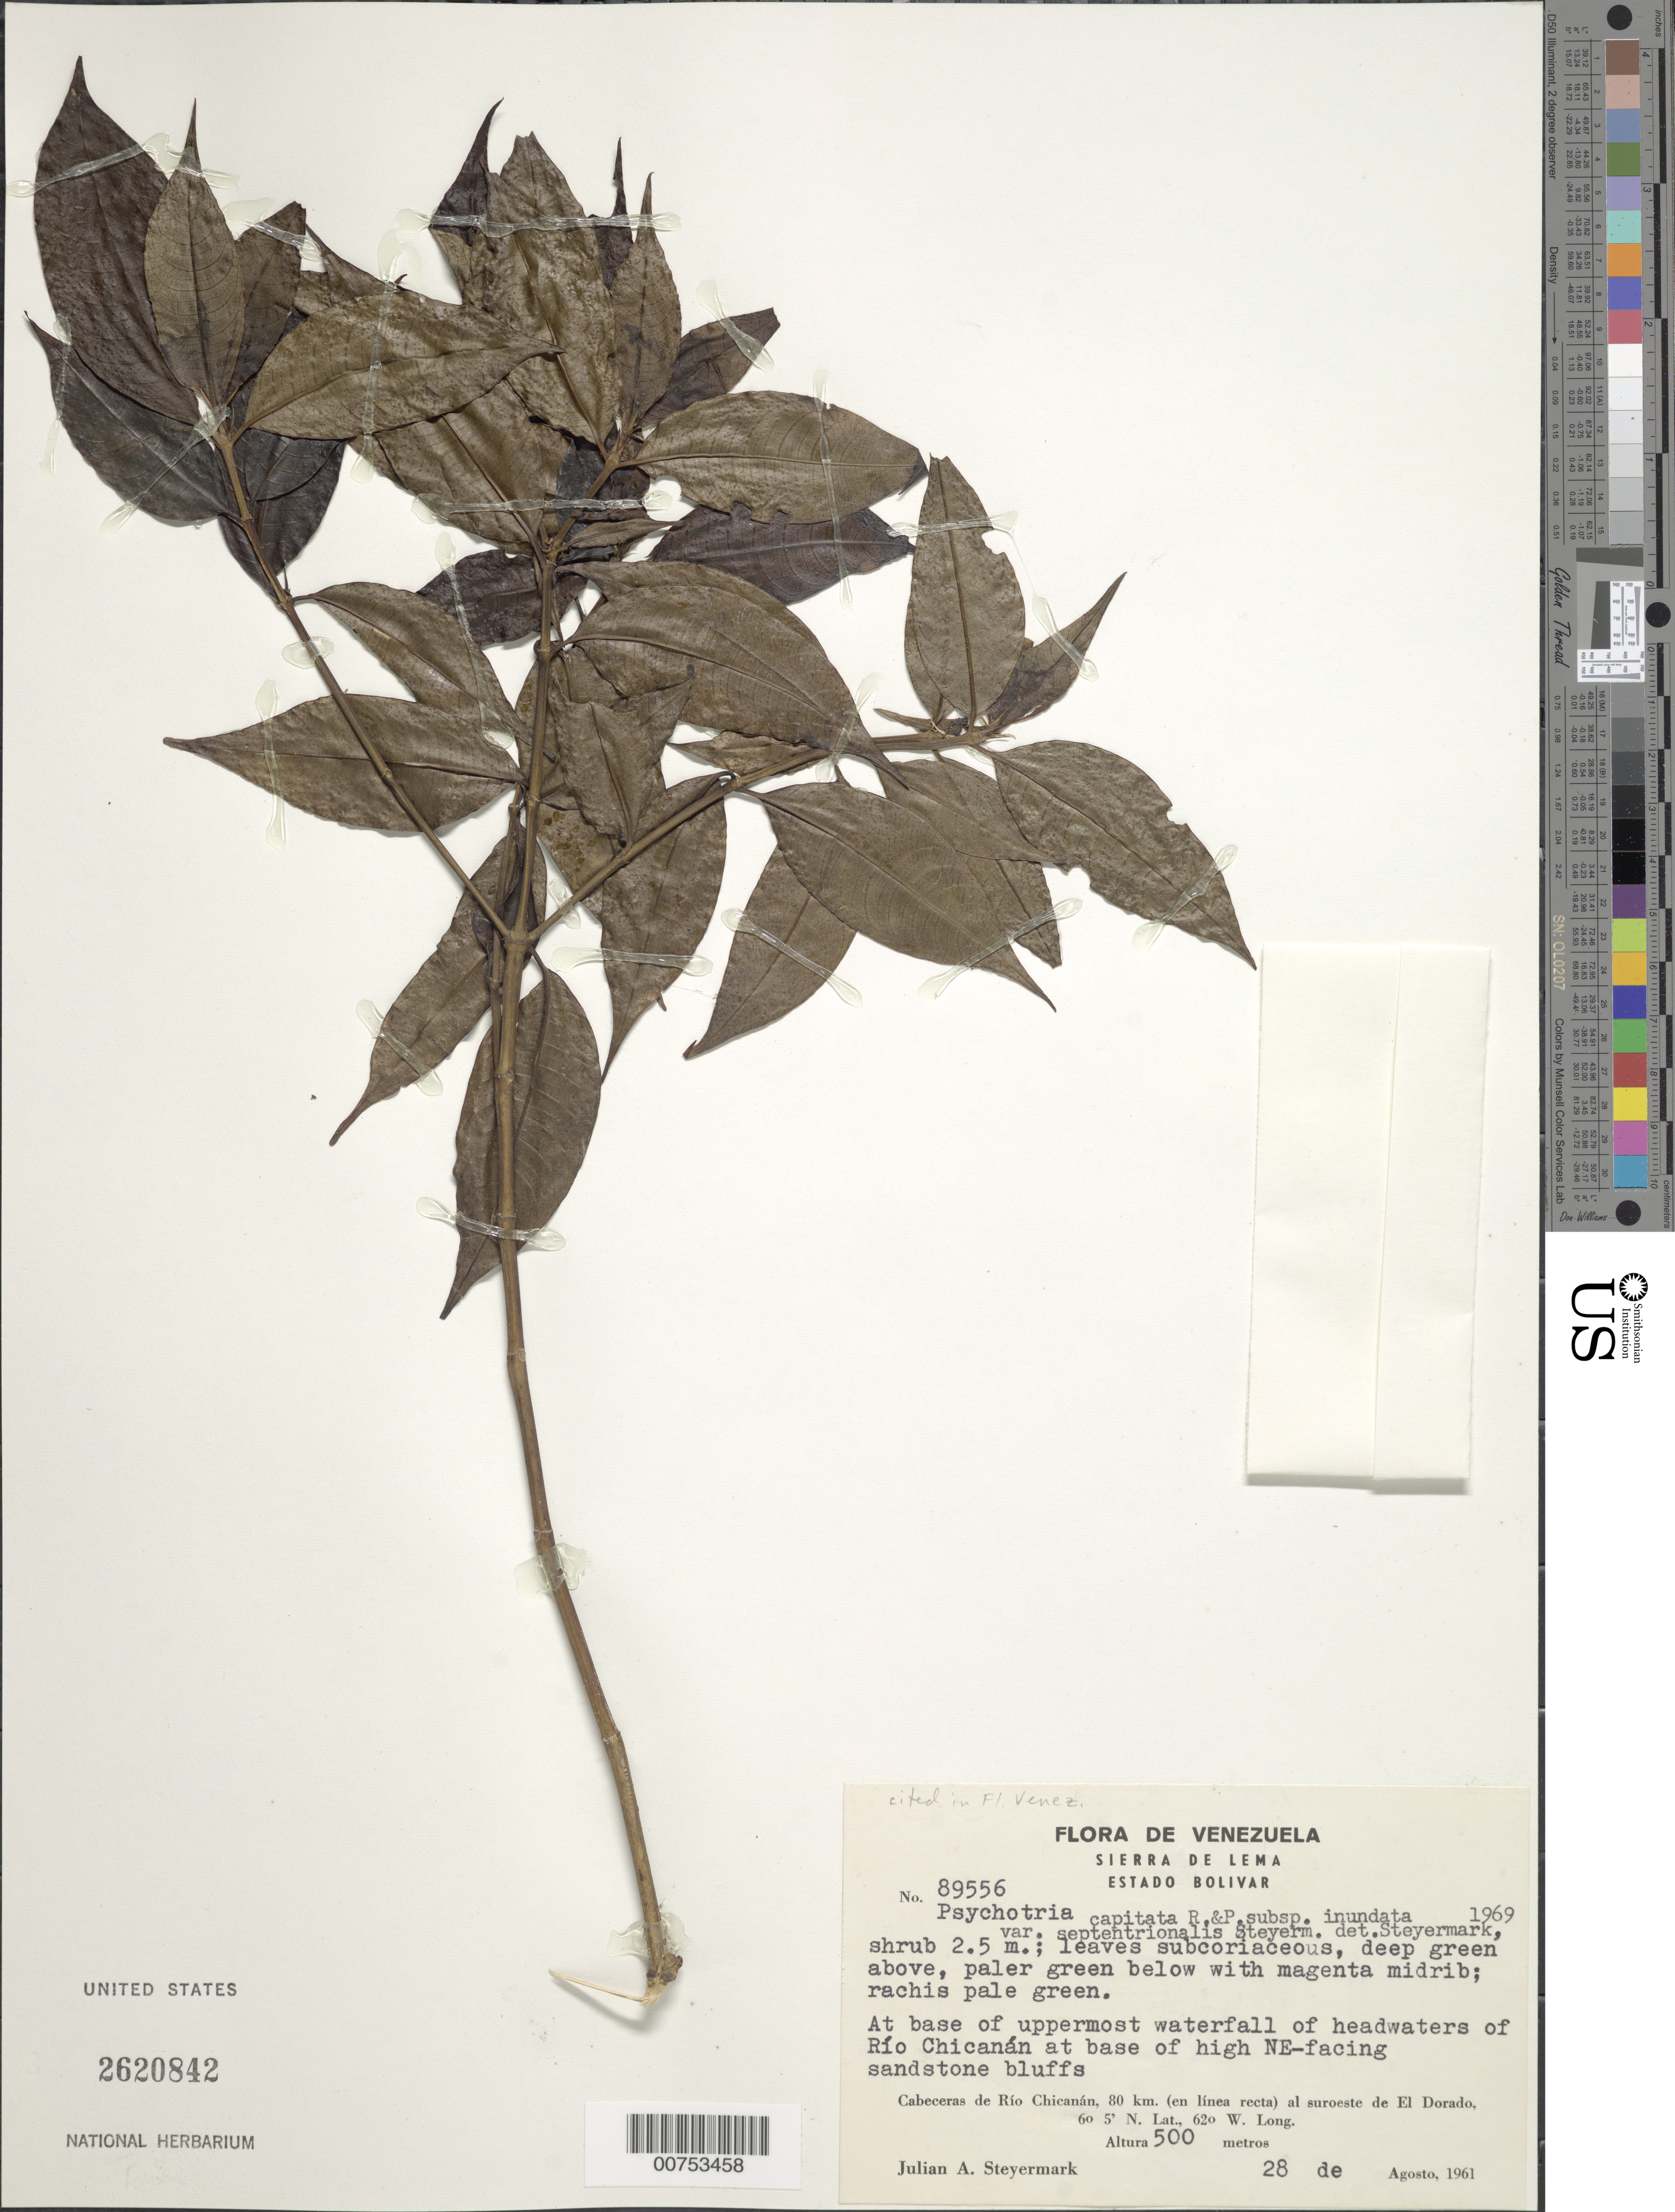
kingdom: Plantae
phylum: Tracheophyta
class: Magnoliopsida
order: Gentianales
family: Rubiaceae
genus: Psychotria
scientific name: Psychotria capitata subsp. inundata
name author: (Benth.) Steyerm.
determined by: Steyermark, Julian A., (VEN)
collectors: J. Steyermark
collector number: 89556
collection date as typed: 28-Aug-61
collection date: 1961-08-28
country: Venezuela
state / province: Bolívar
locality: Sierra de Lema, Cabeceras de Río Chicanán, 80 km in straight line to SW of El Dorado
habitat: Base of uppermost waterfall of headwaters of Rio Chicanan at base of high NE-facing sandstone bluffs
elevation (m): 500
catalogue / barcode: US 2620842